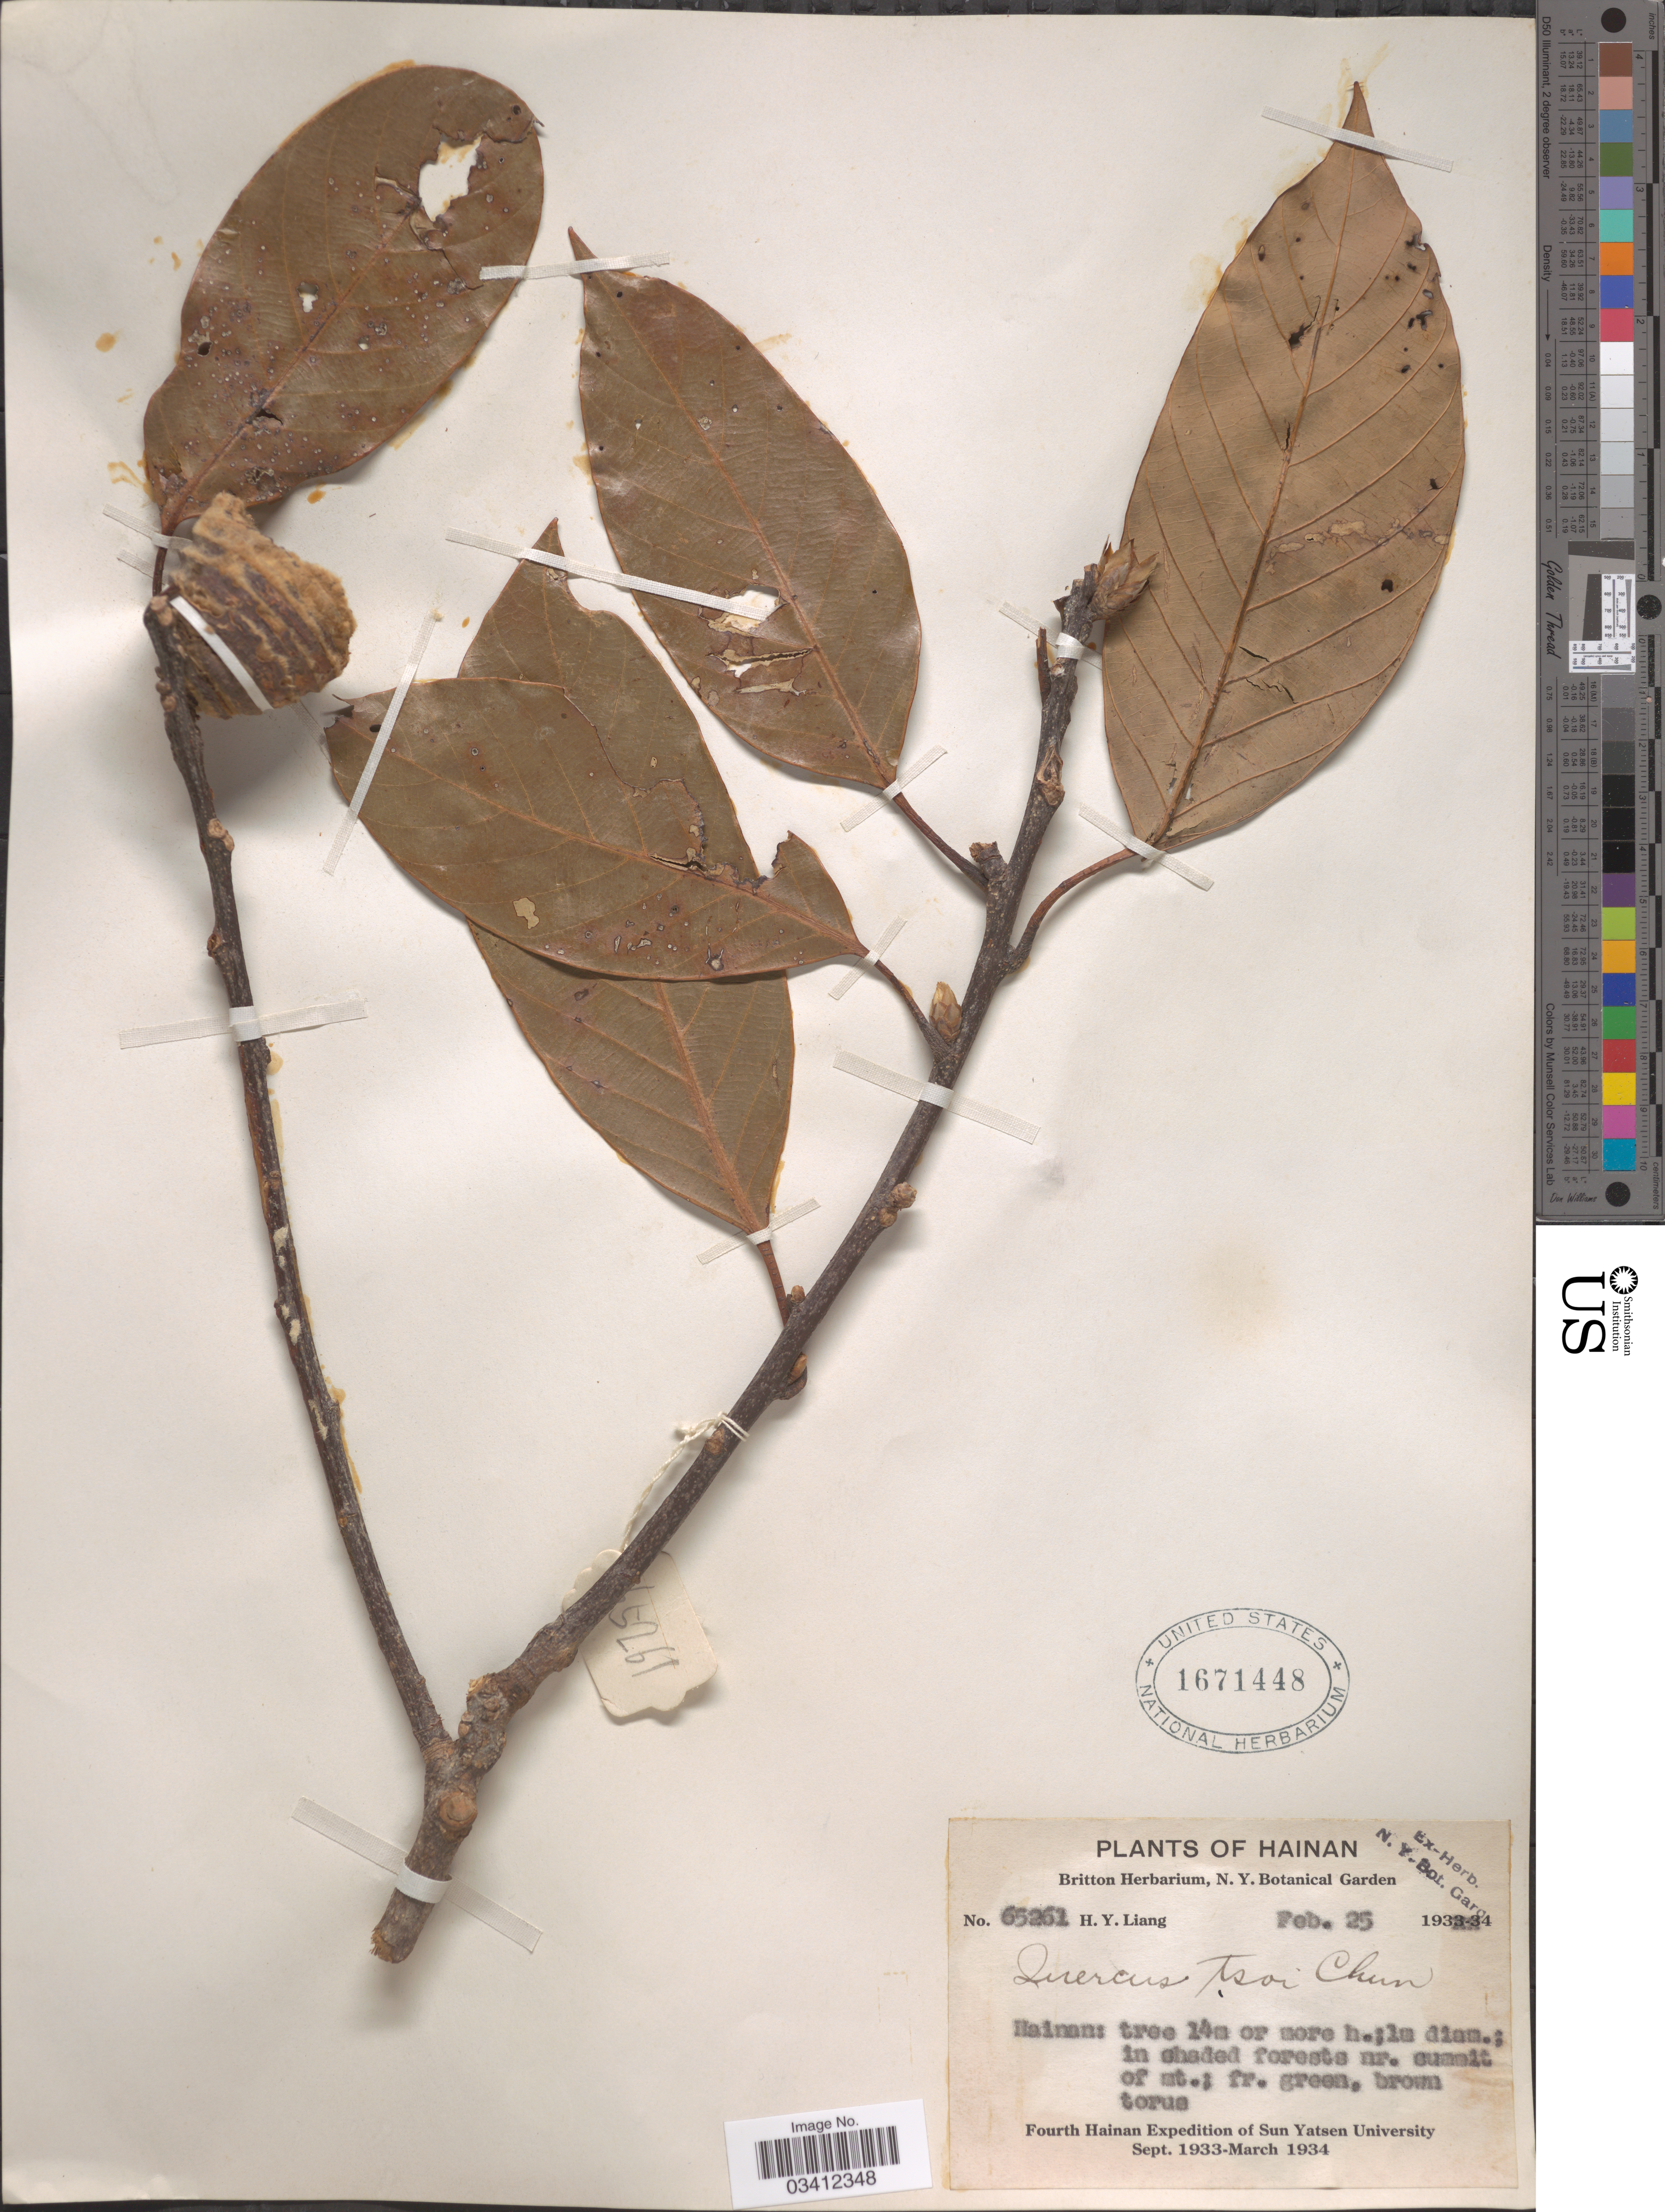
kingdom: Plantae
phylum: Tracheophyta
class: Magnoliopsida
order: Fagales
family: Fagaceae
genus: Quercus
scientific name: Quercus tsoi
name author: Chun ex Menitsky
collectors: H. Y. Liang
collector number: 65261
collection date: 1934-02-25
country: China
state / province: Hainan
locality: Nr. summit of mt.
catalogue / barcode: US 1671448